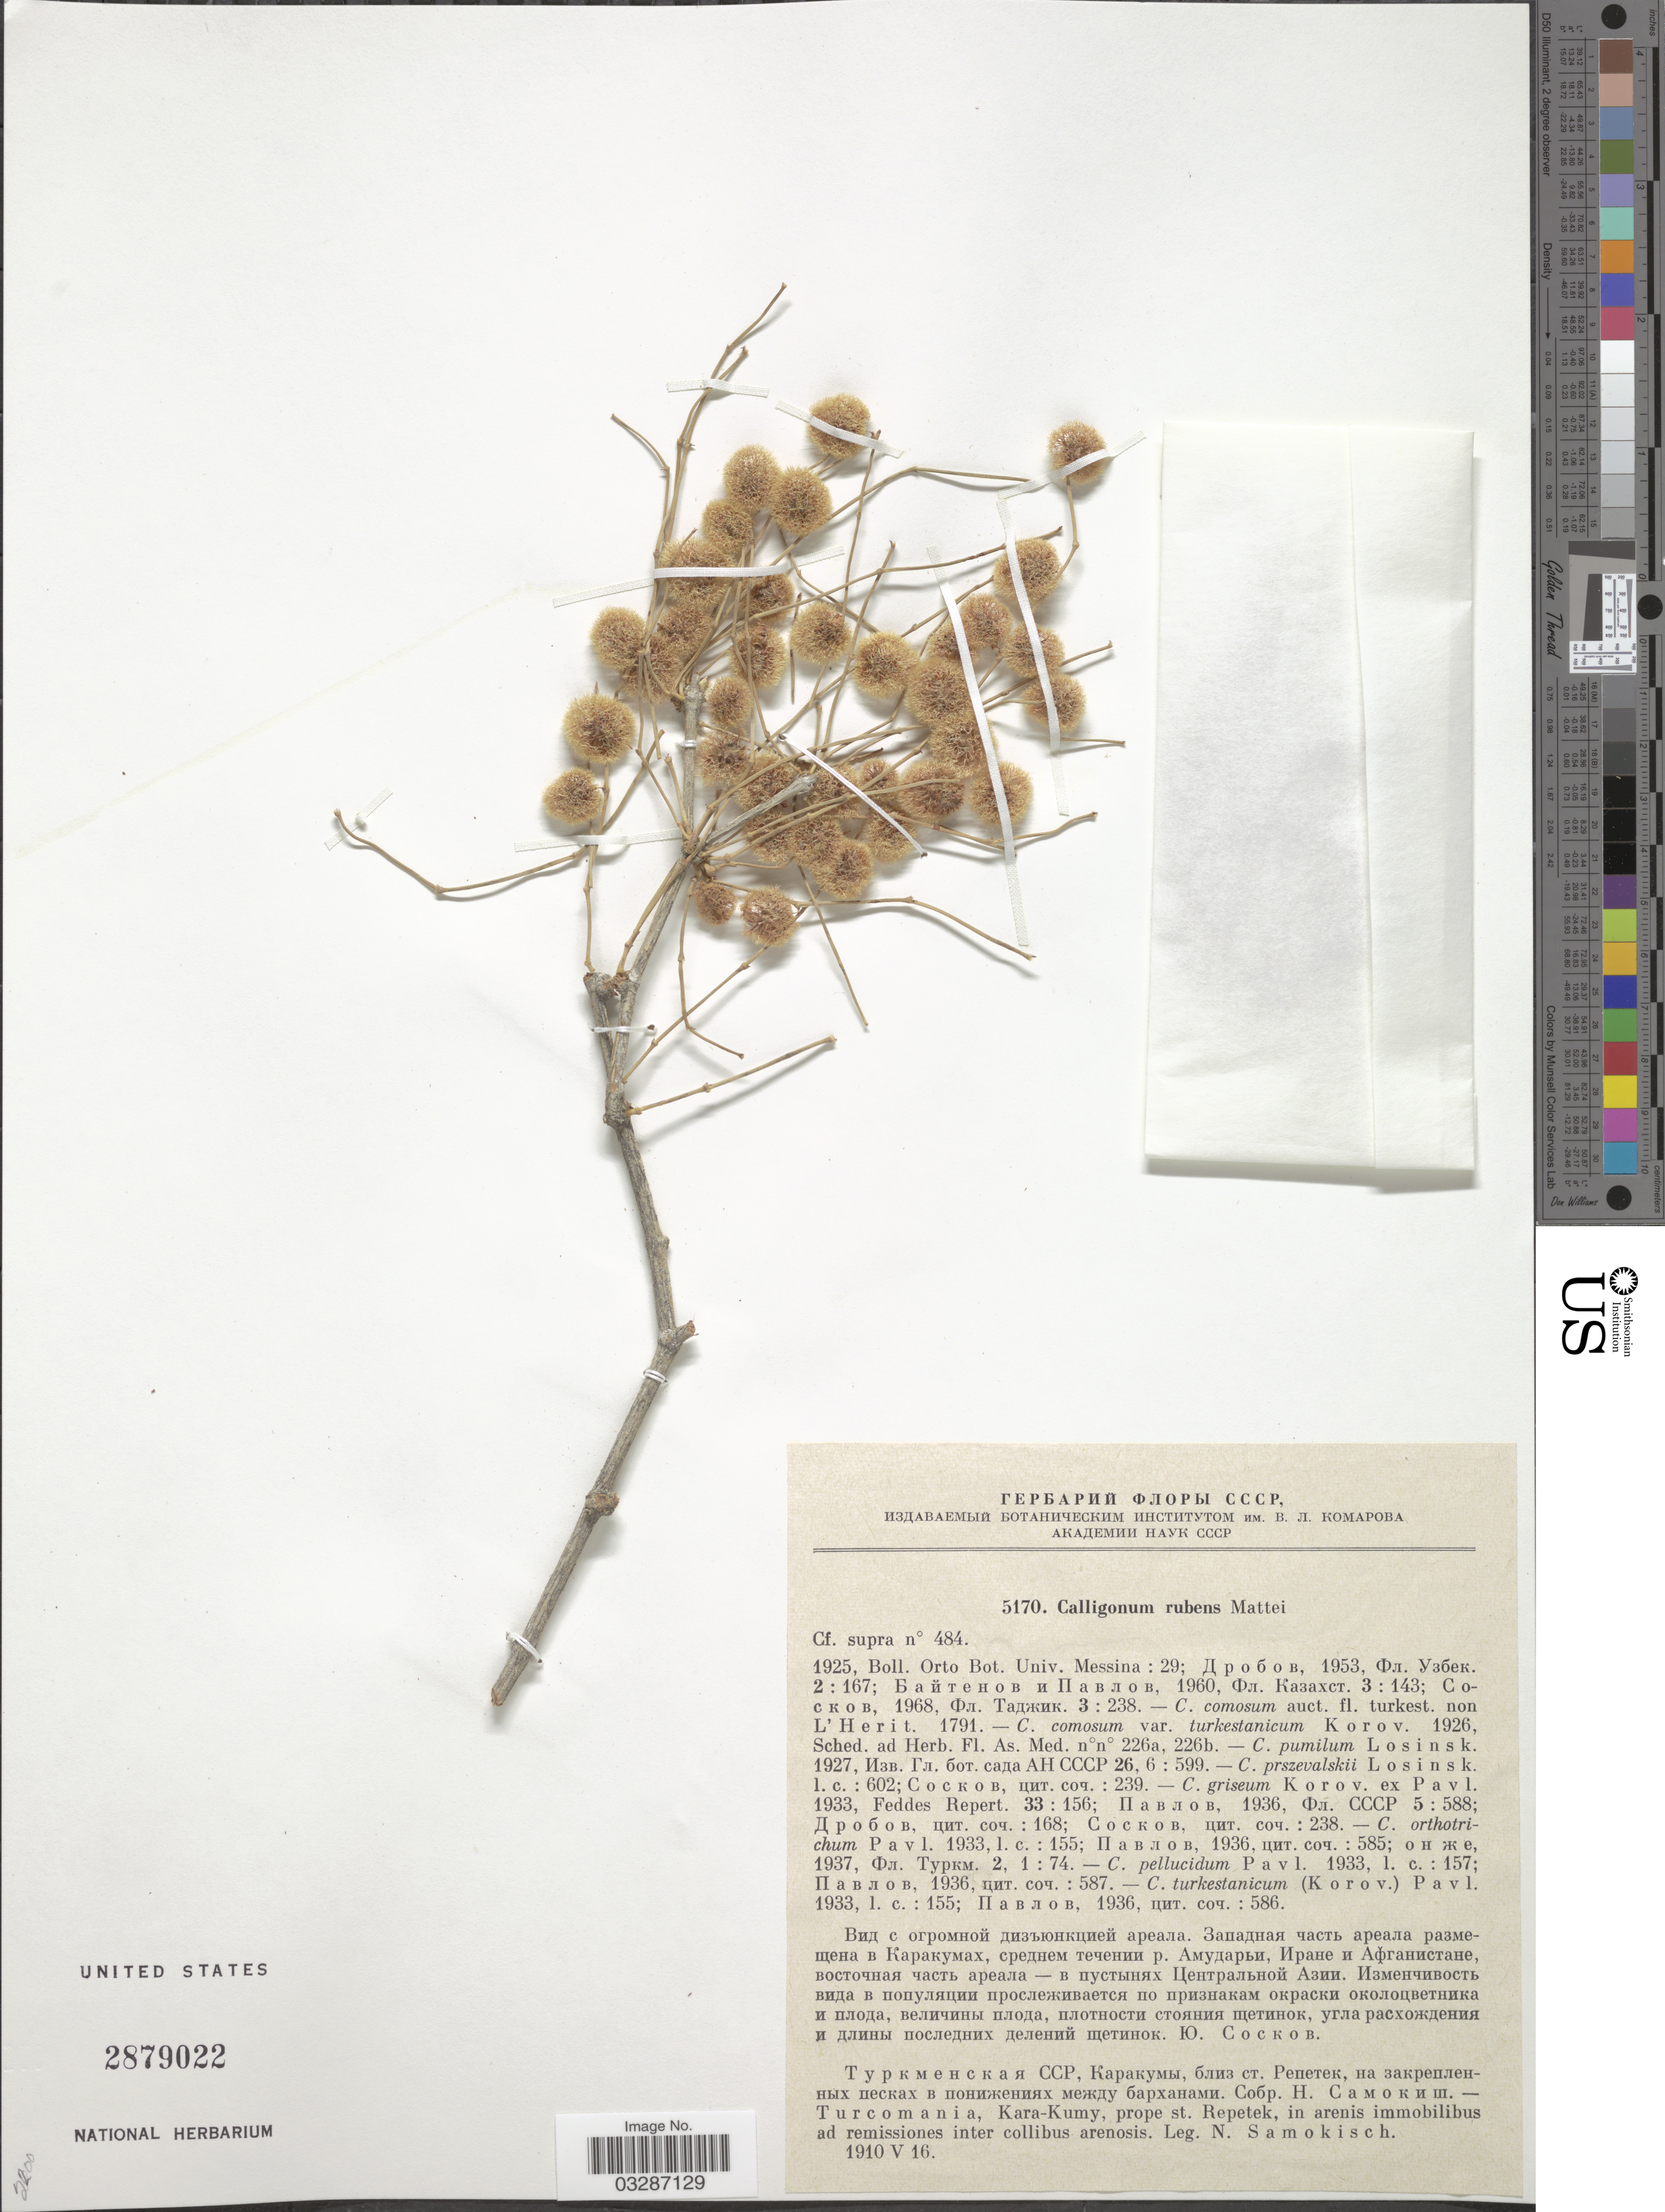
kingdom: Plantae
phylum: Tracheophyta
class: Magnoliopsida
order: Caryophyllales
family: Polygonaceae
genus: Calligonum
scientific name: Calligonum rubens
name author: Mattei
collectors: N. Samokisch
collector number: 5170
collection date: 1910-05-16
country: Turkmenistan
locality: Turcomania, Kara-Kumy, prope st. Repetek.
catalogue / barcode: US 2879022